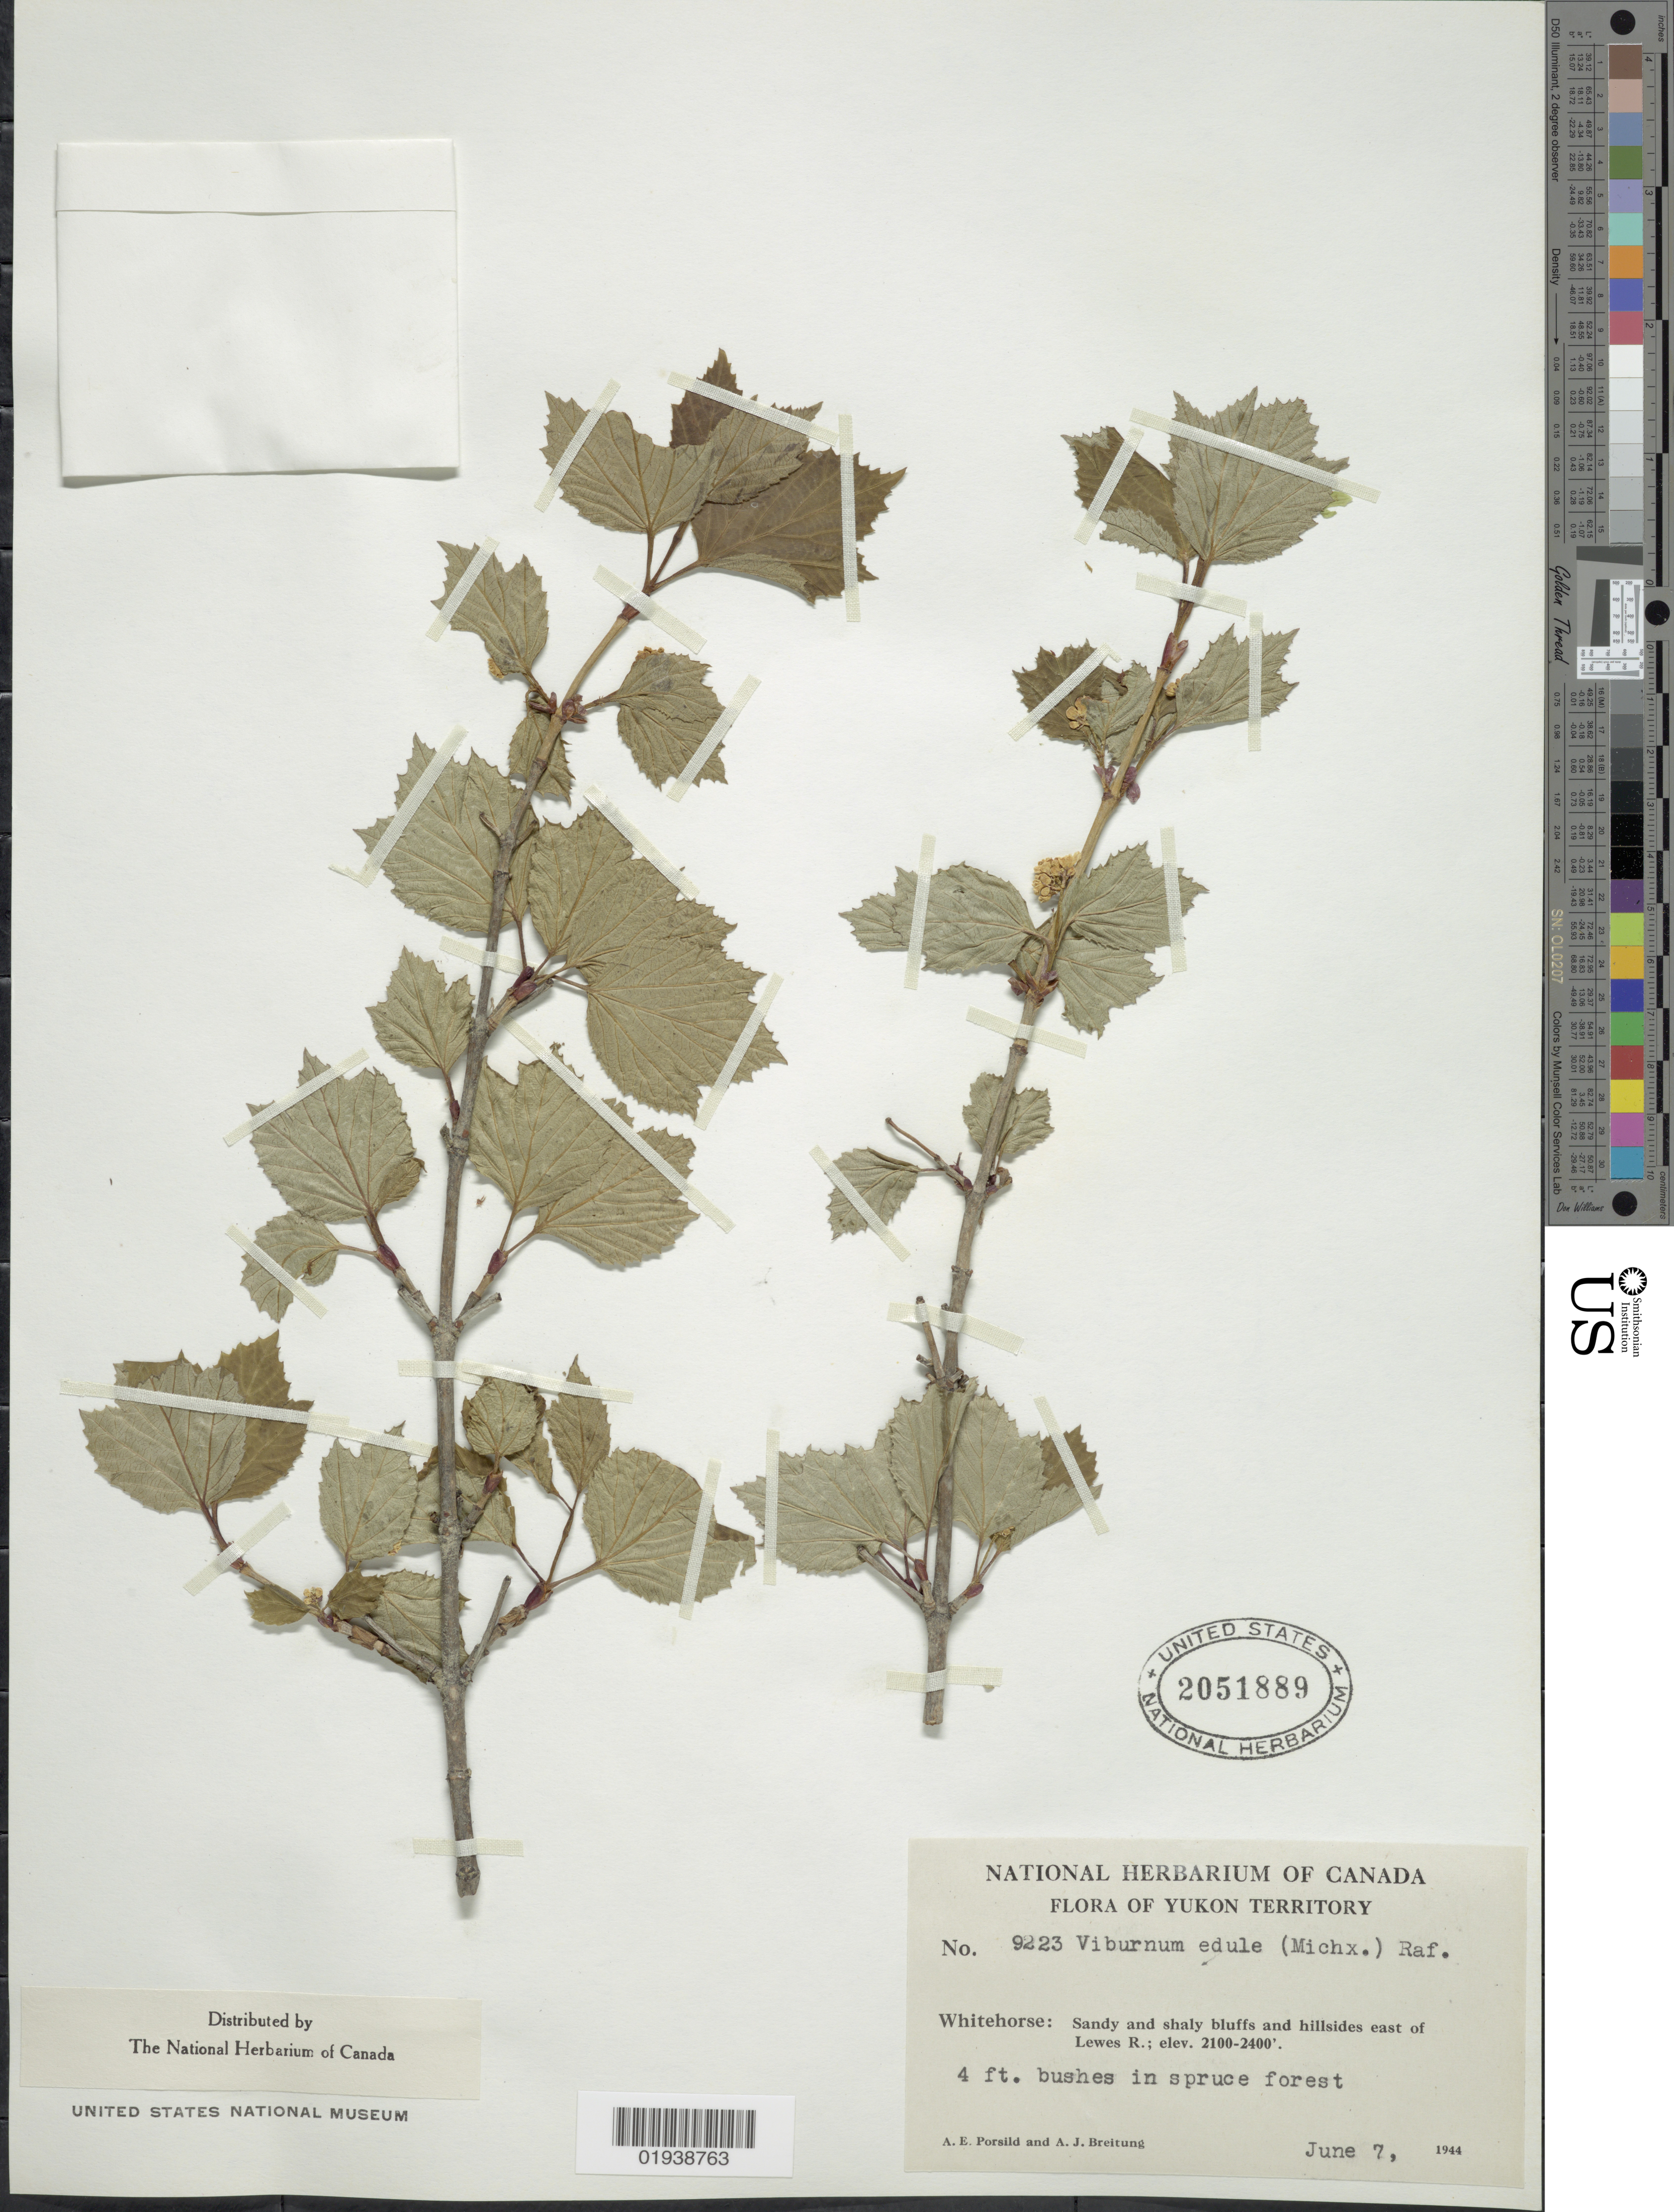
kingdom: Plantae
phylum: Tracheophyta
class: Magnoliopsida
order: Dipsacales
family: Viburnaceae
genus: Viburnum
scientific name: Viburnum edule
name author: (Michx.) Raf.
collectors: A. E. Porsild & A. Breitung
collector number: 9223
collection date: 1944-06-07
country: Canada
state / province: Yukon Territory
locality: Whitehorse: Sandy and shaly bluffs and hillsides east of Lewes R.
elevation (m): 640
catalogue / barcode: US 2051889